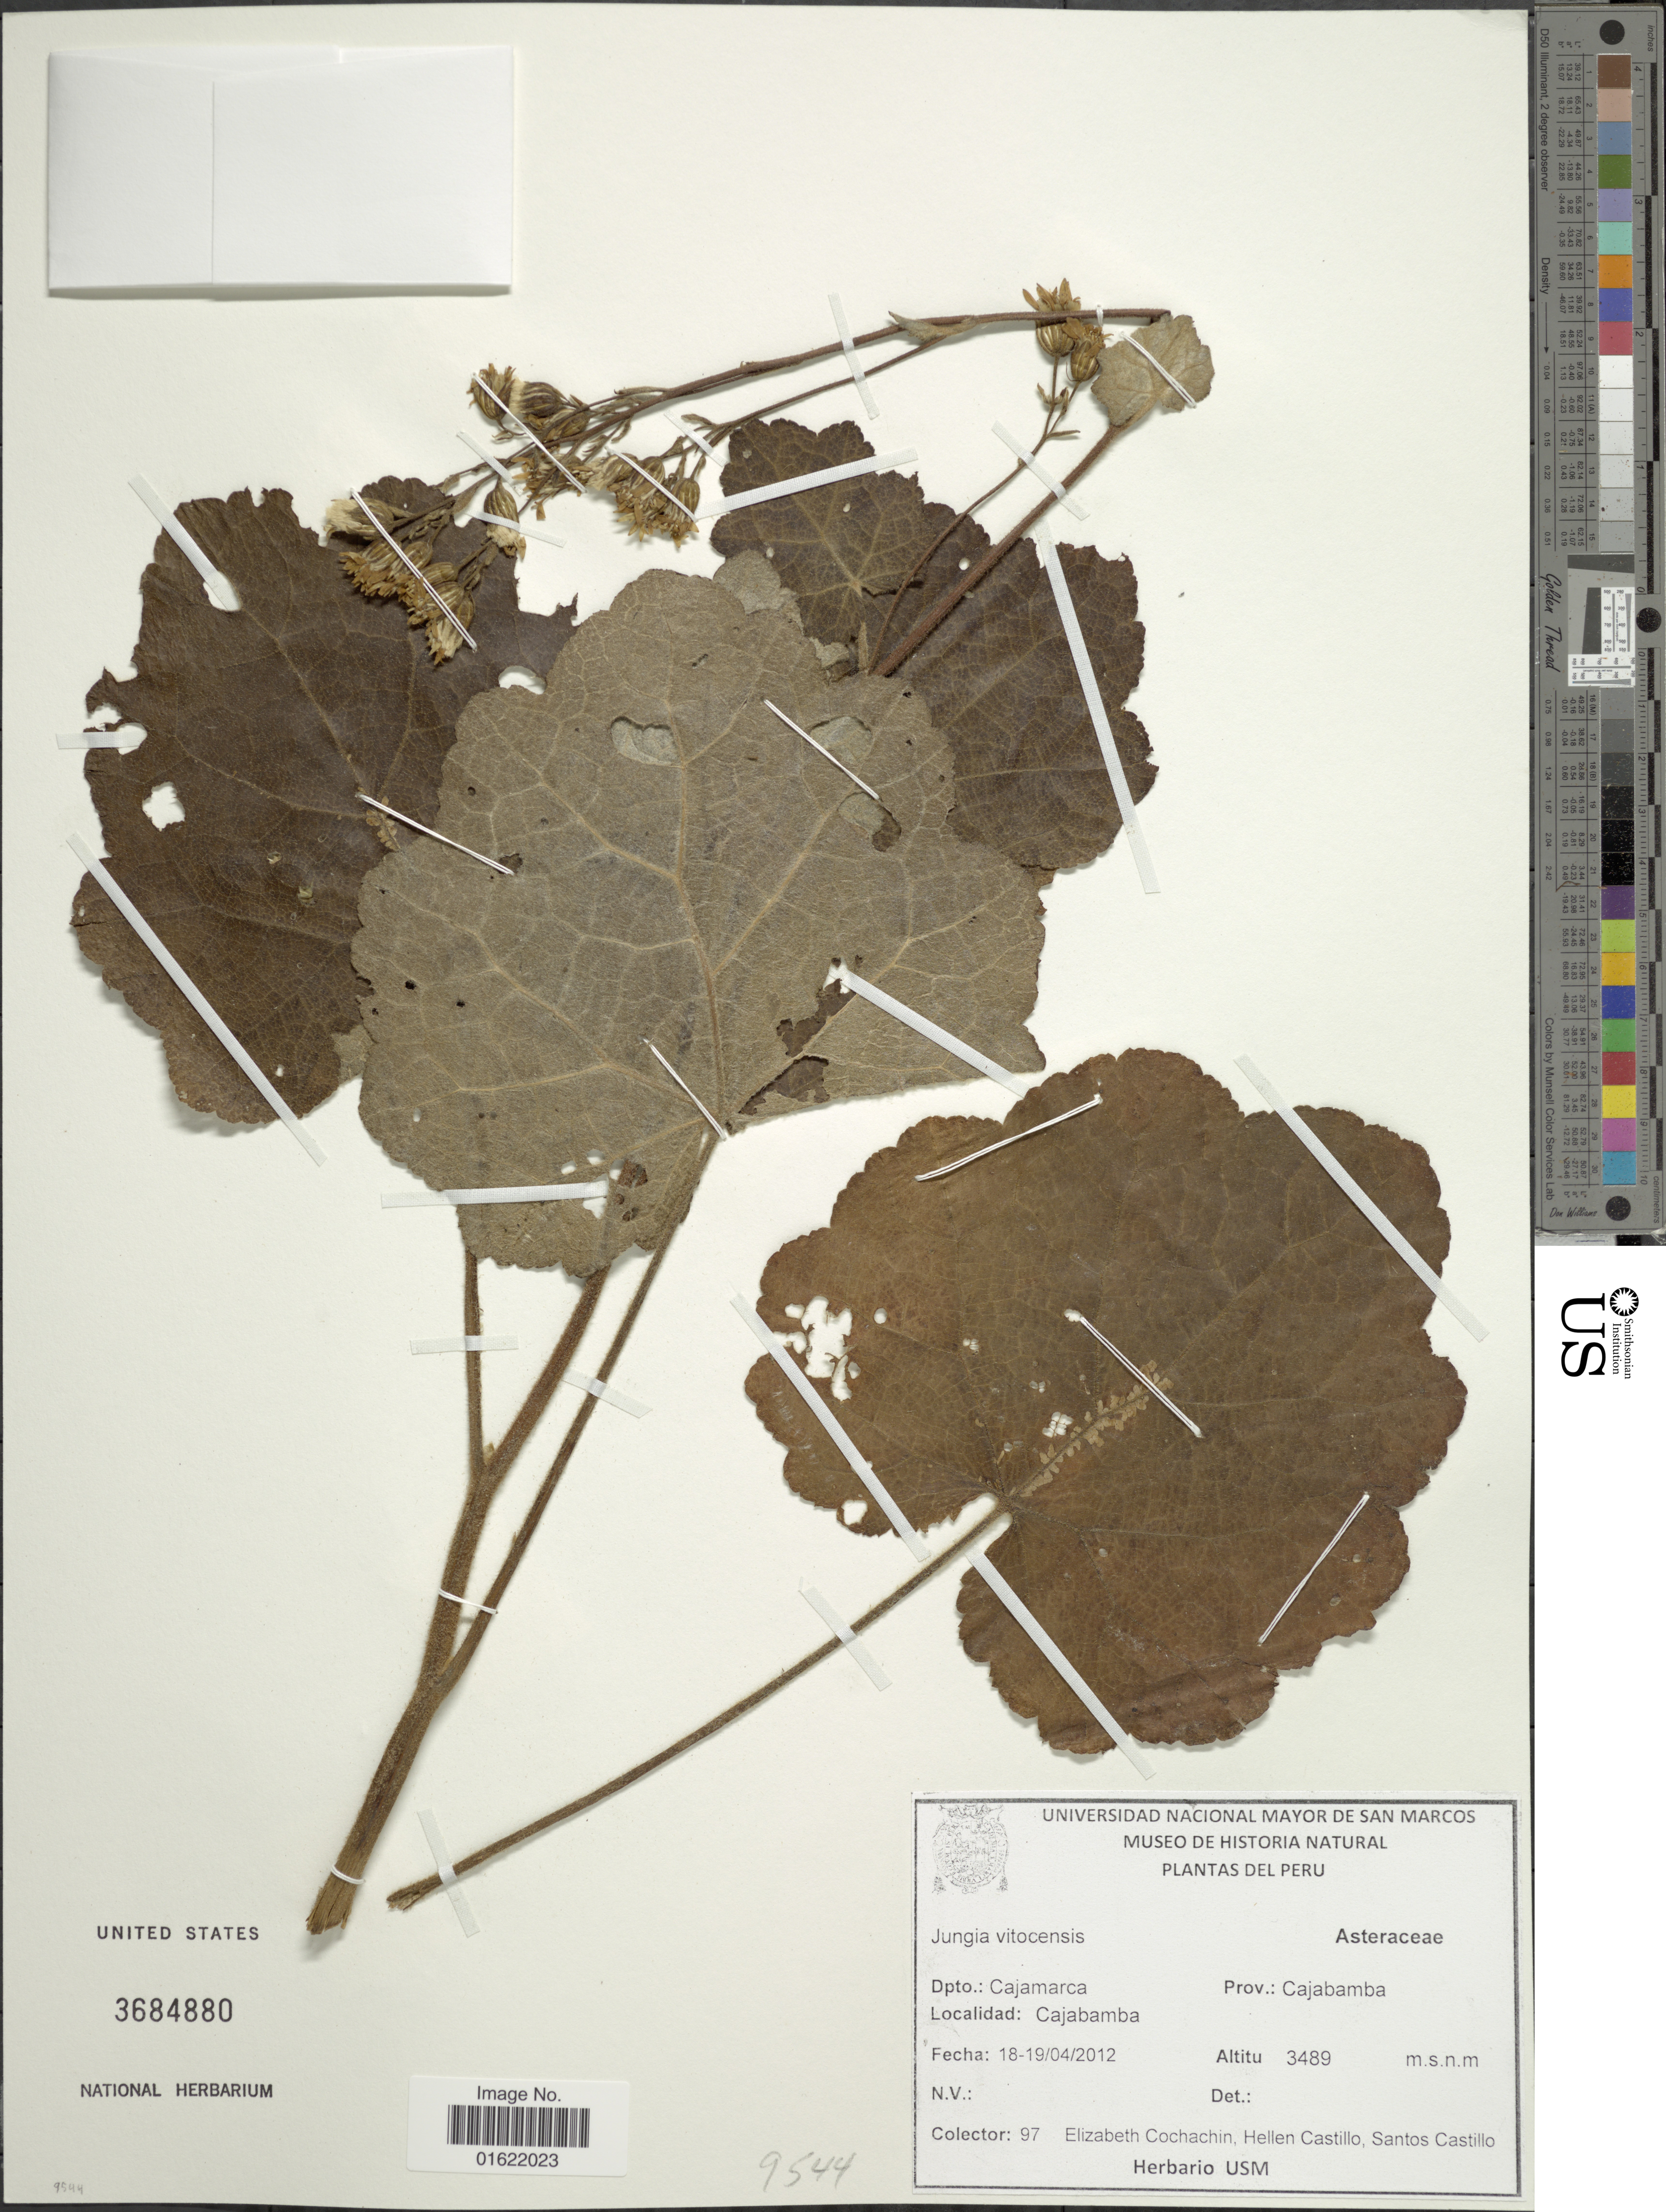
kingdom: Plantae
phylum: Tracheophyta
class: Magnoliopsida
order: Asterales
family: Asteraceae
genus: Jungia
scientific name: Jungia vitocensis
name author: Cuatrec.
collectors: E. Cochacin, H. Castillo & S. Castillo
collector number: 97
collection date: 2012-04-18/2012-04-19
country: Peru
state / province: Cajamarca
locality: Prov.: Cajabamba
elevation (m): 3489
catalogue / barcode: US 3684880